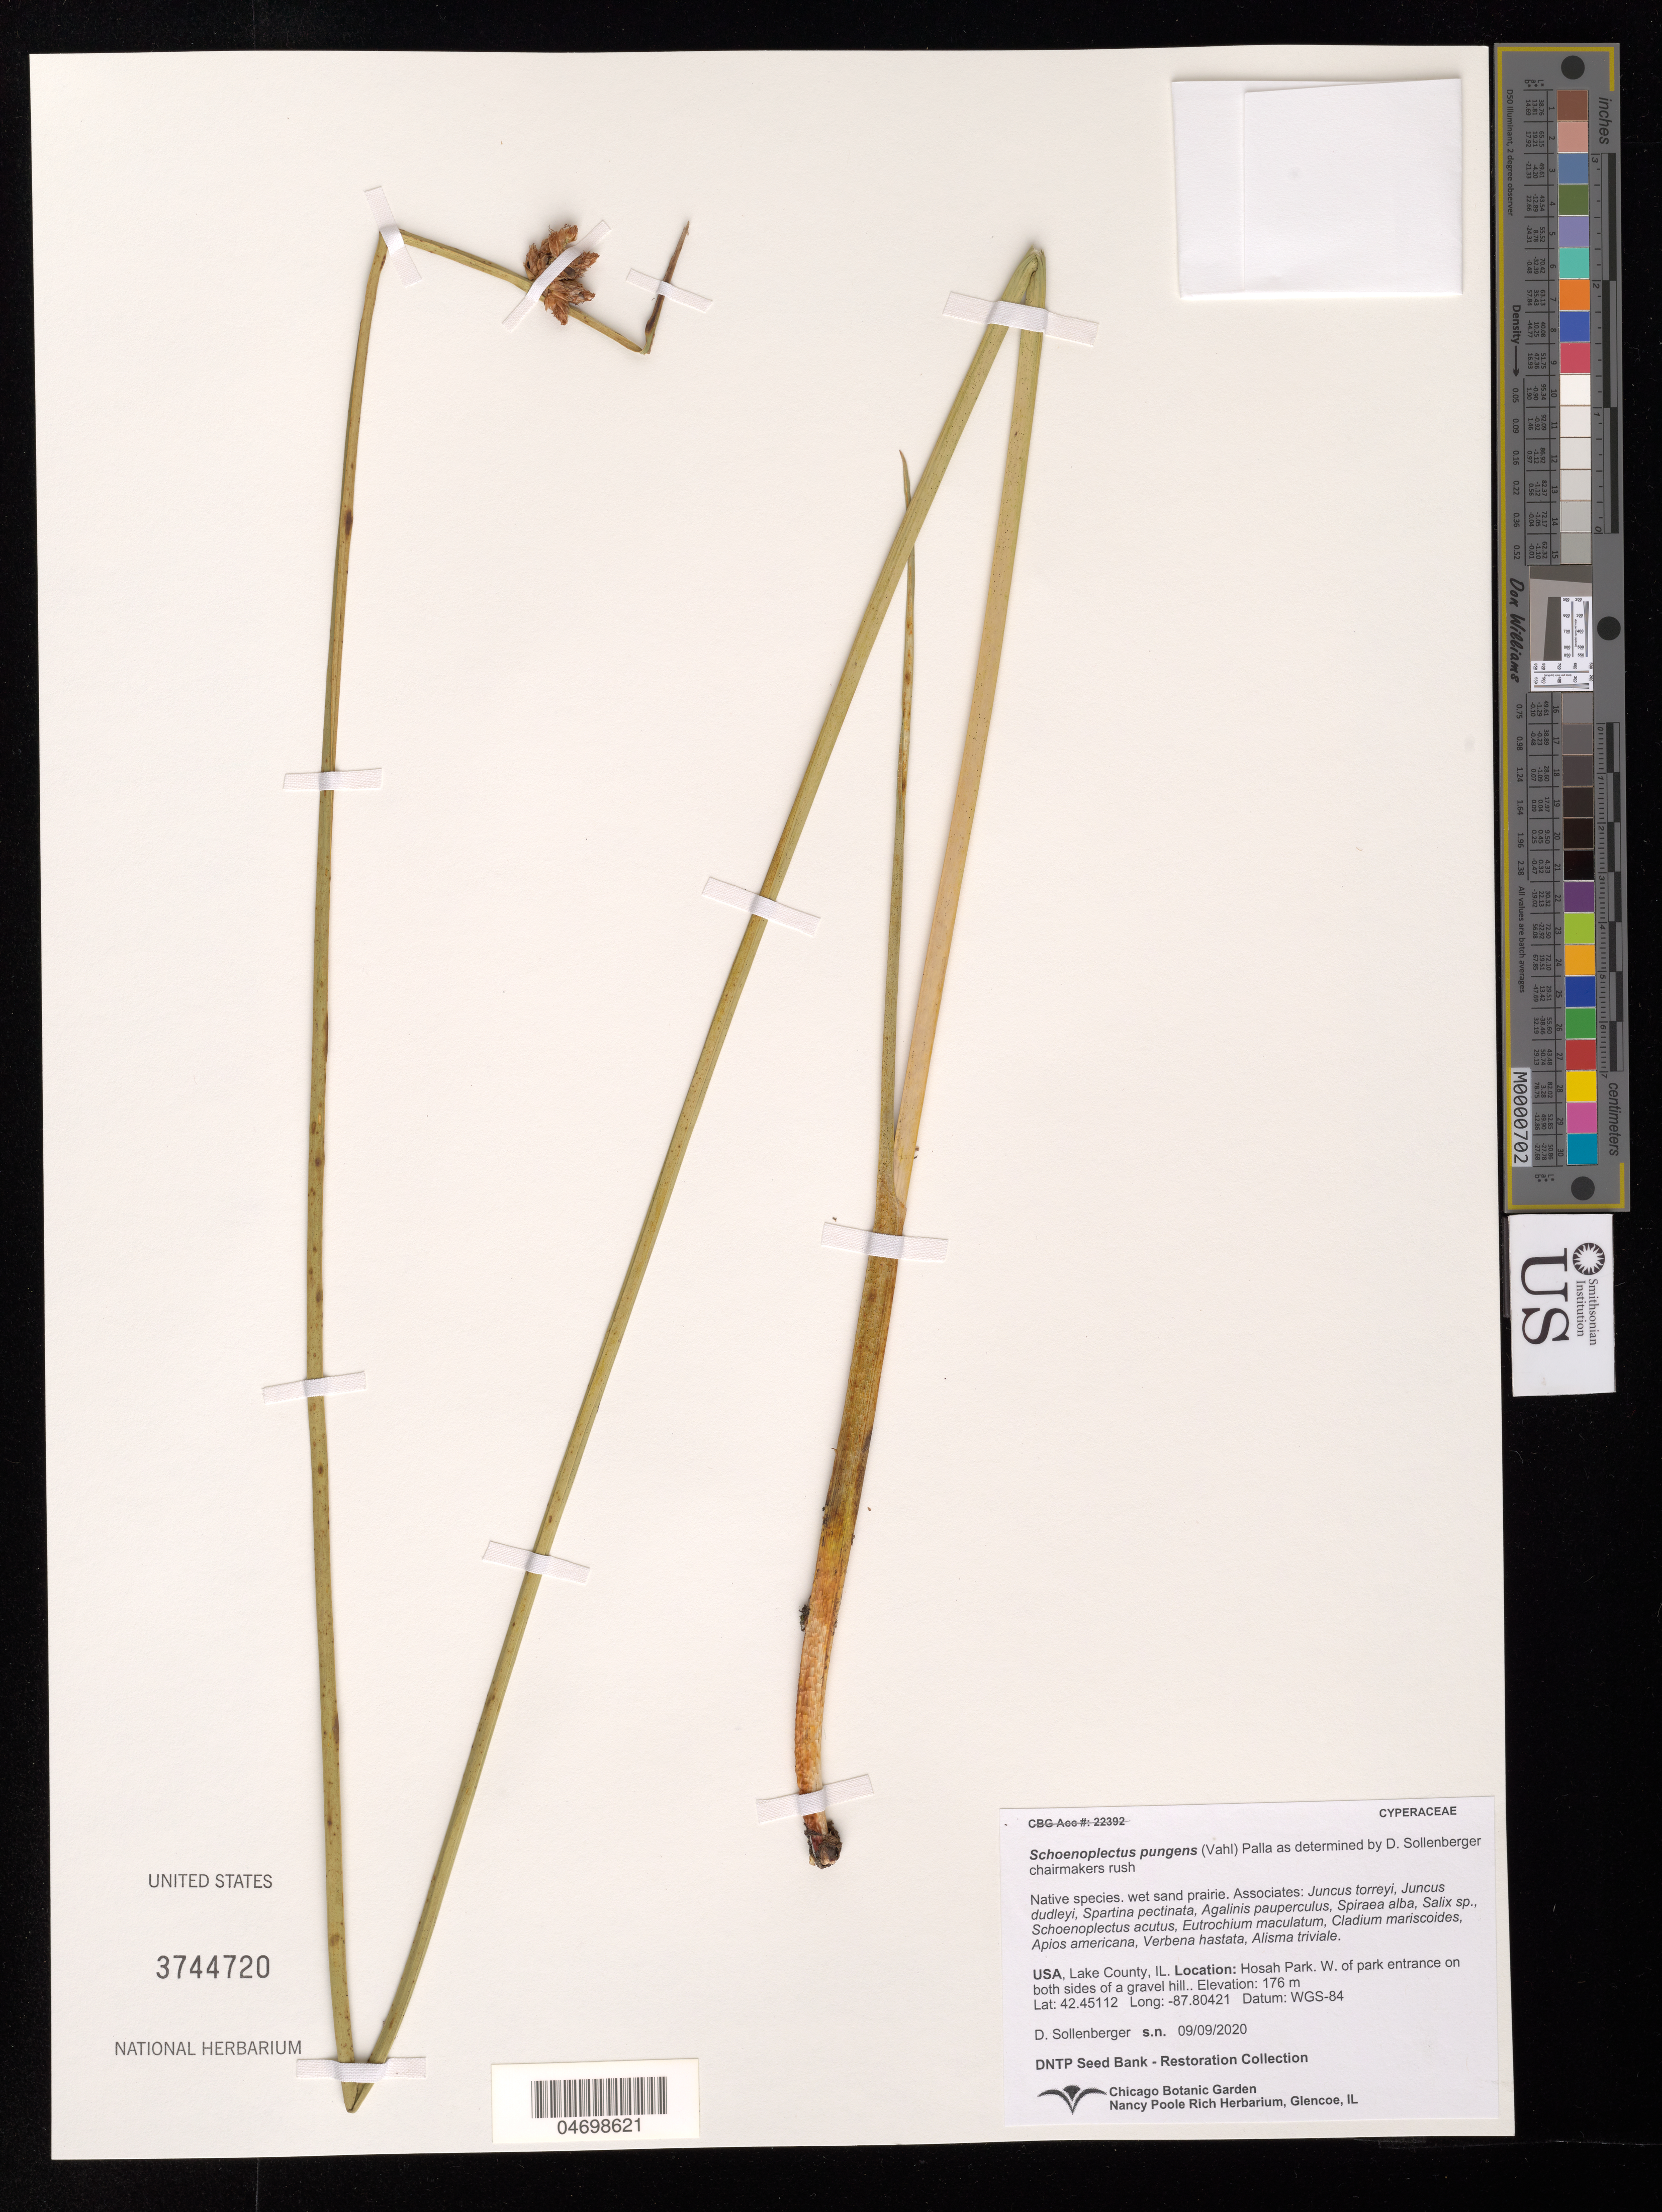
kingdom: Plantae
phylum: Tracheophyta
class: Liliopsida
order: Poales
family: Cyperaceae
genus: Schoenoplectus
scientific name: Schoenoplectus pungens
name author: (Vahl) Palla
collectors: D. Sollenberger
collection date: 2020-09-09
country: United States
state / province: Illinois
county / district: Lake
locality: Zion. Hosah Park, gravel hill west of entrance to the park.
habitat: Wet sand prairies. With Juncus torreyi, Spiraea alba, Salix sp., Apios americana, etc.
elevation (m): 176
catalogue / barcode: US 3744720